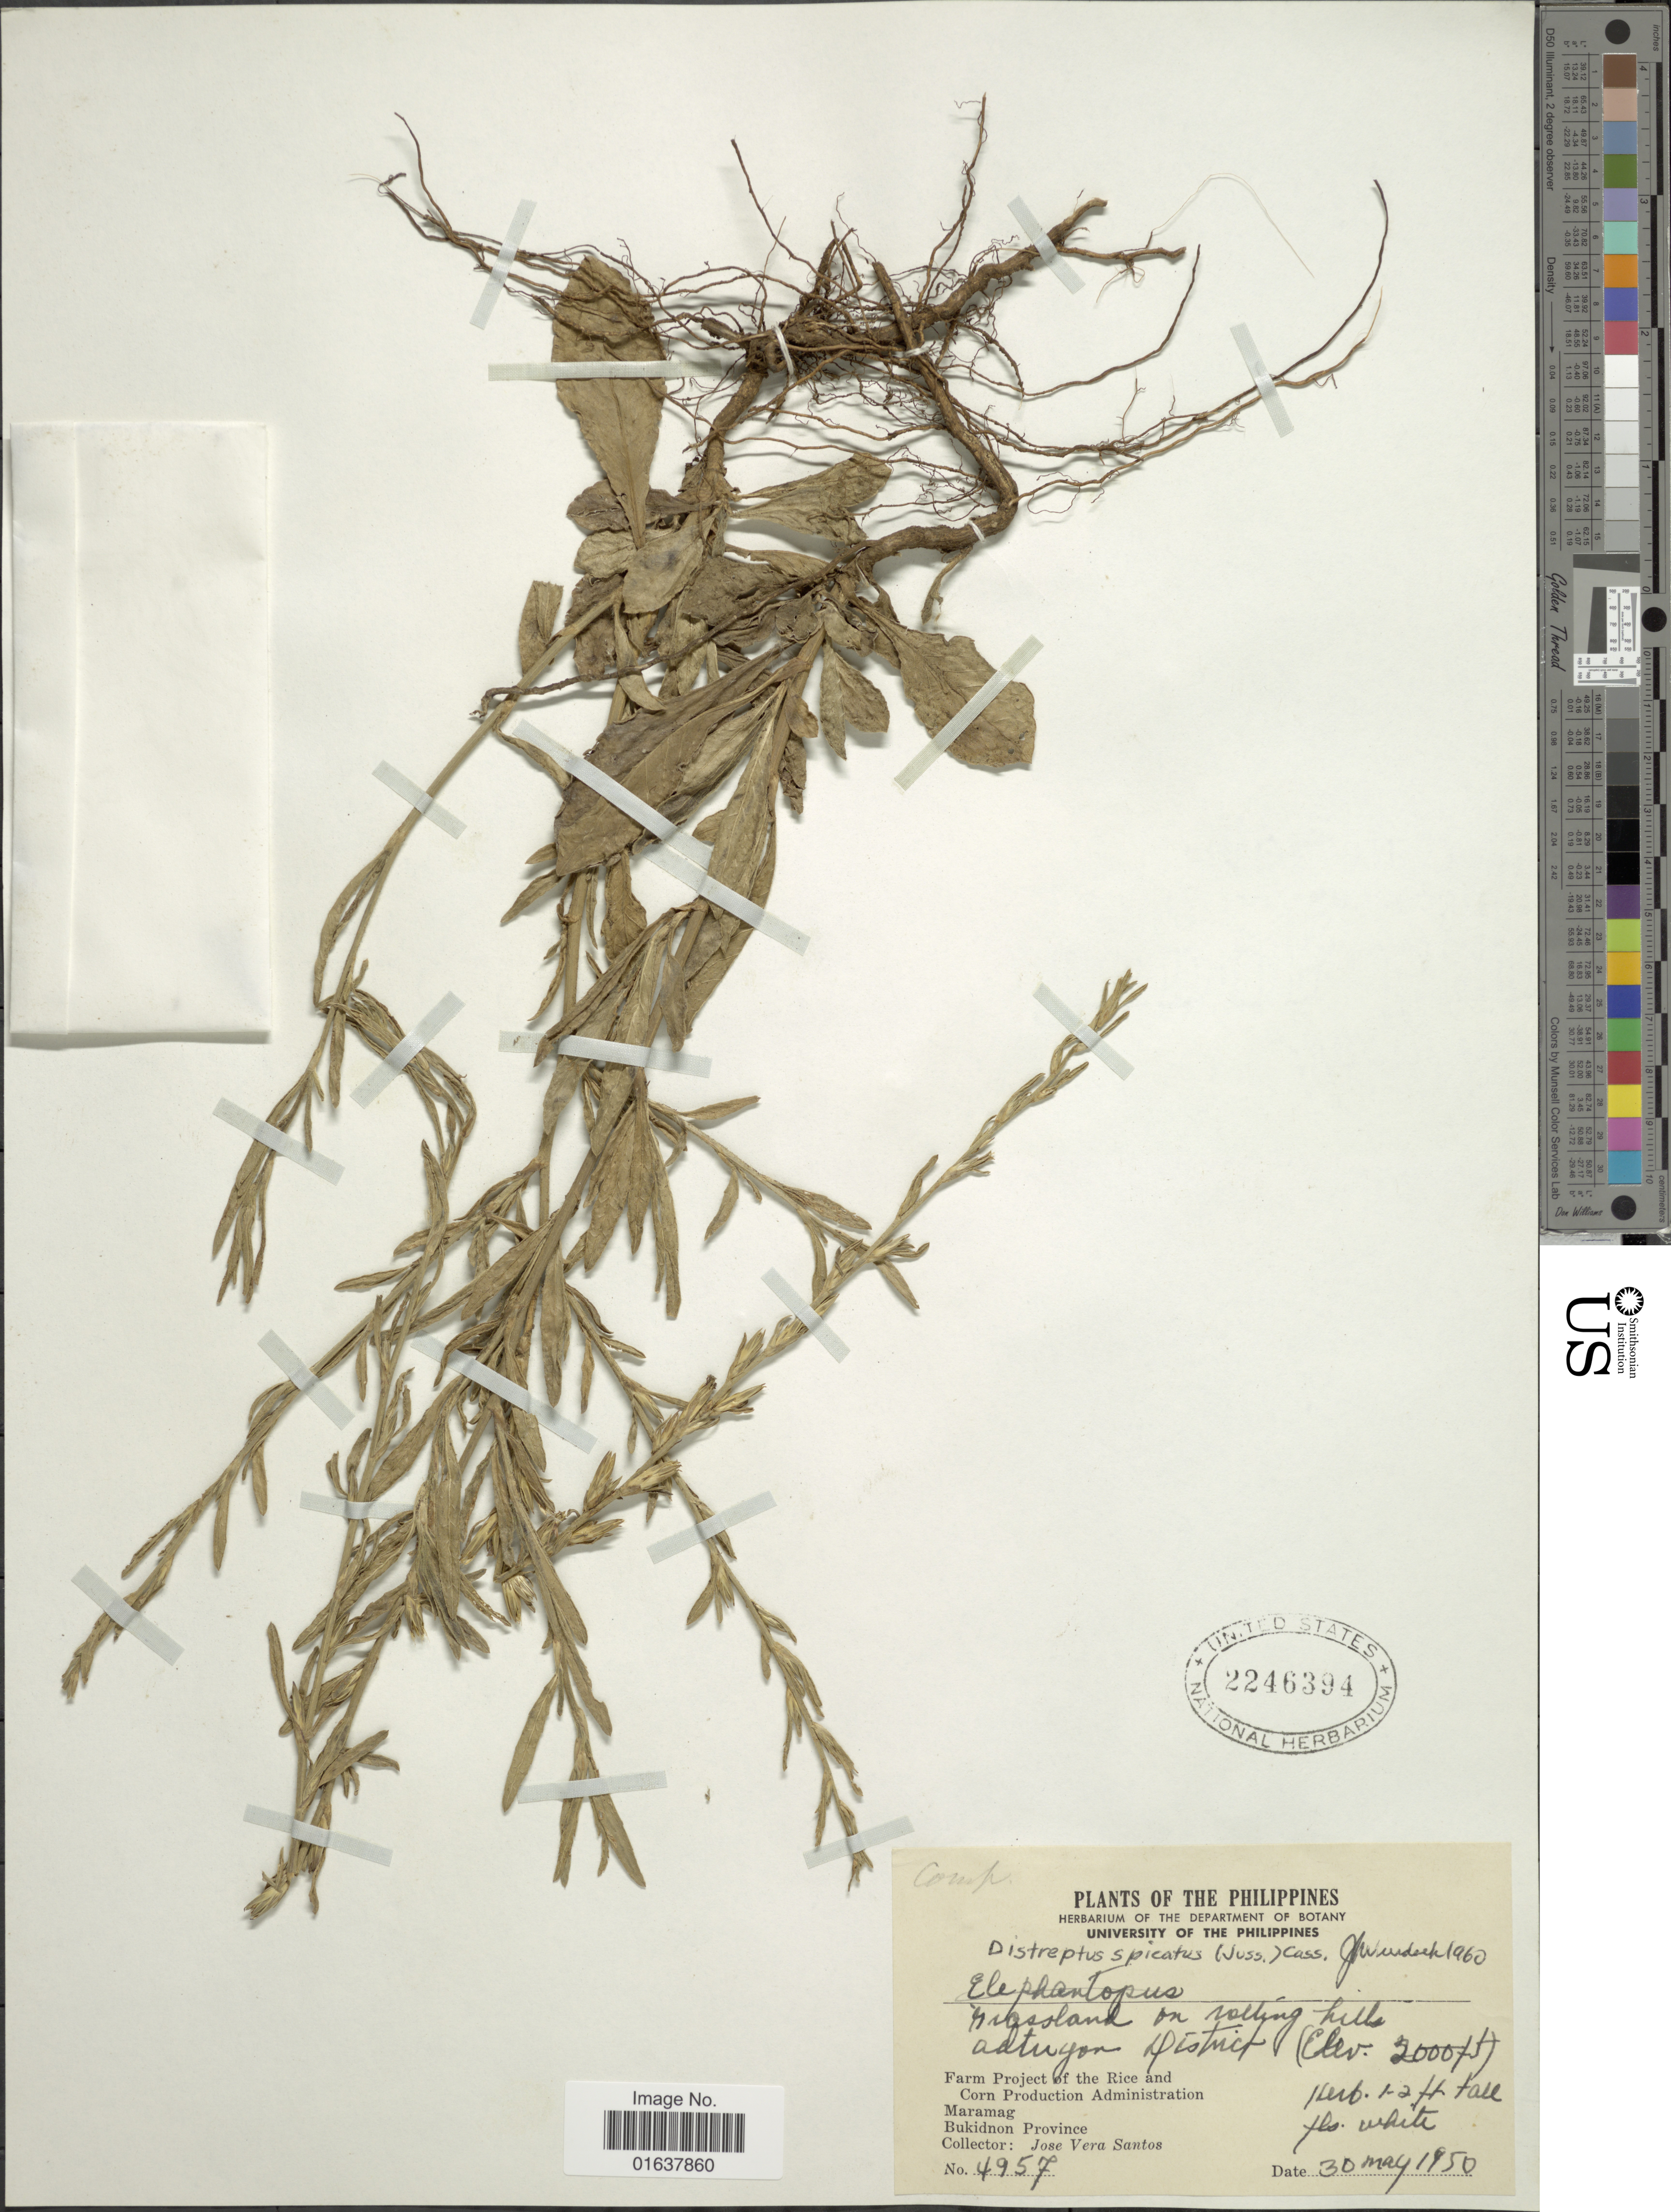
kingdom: Plantae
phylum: Tracheophyta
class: Magnoliopsida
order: Asterales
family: Asteraceae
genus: Pseudelephantopus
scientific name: Pseudelephantopus spicatus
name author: (Juss. ex Aubl.) C.F. Baker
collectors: J. V. Santos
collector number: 4957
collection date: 1950-05-30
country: Philippines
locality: Adtuyon District. Maramag, Bukidnon Province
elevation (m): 610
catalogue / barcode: US 2246394